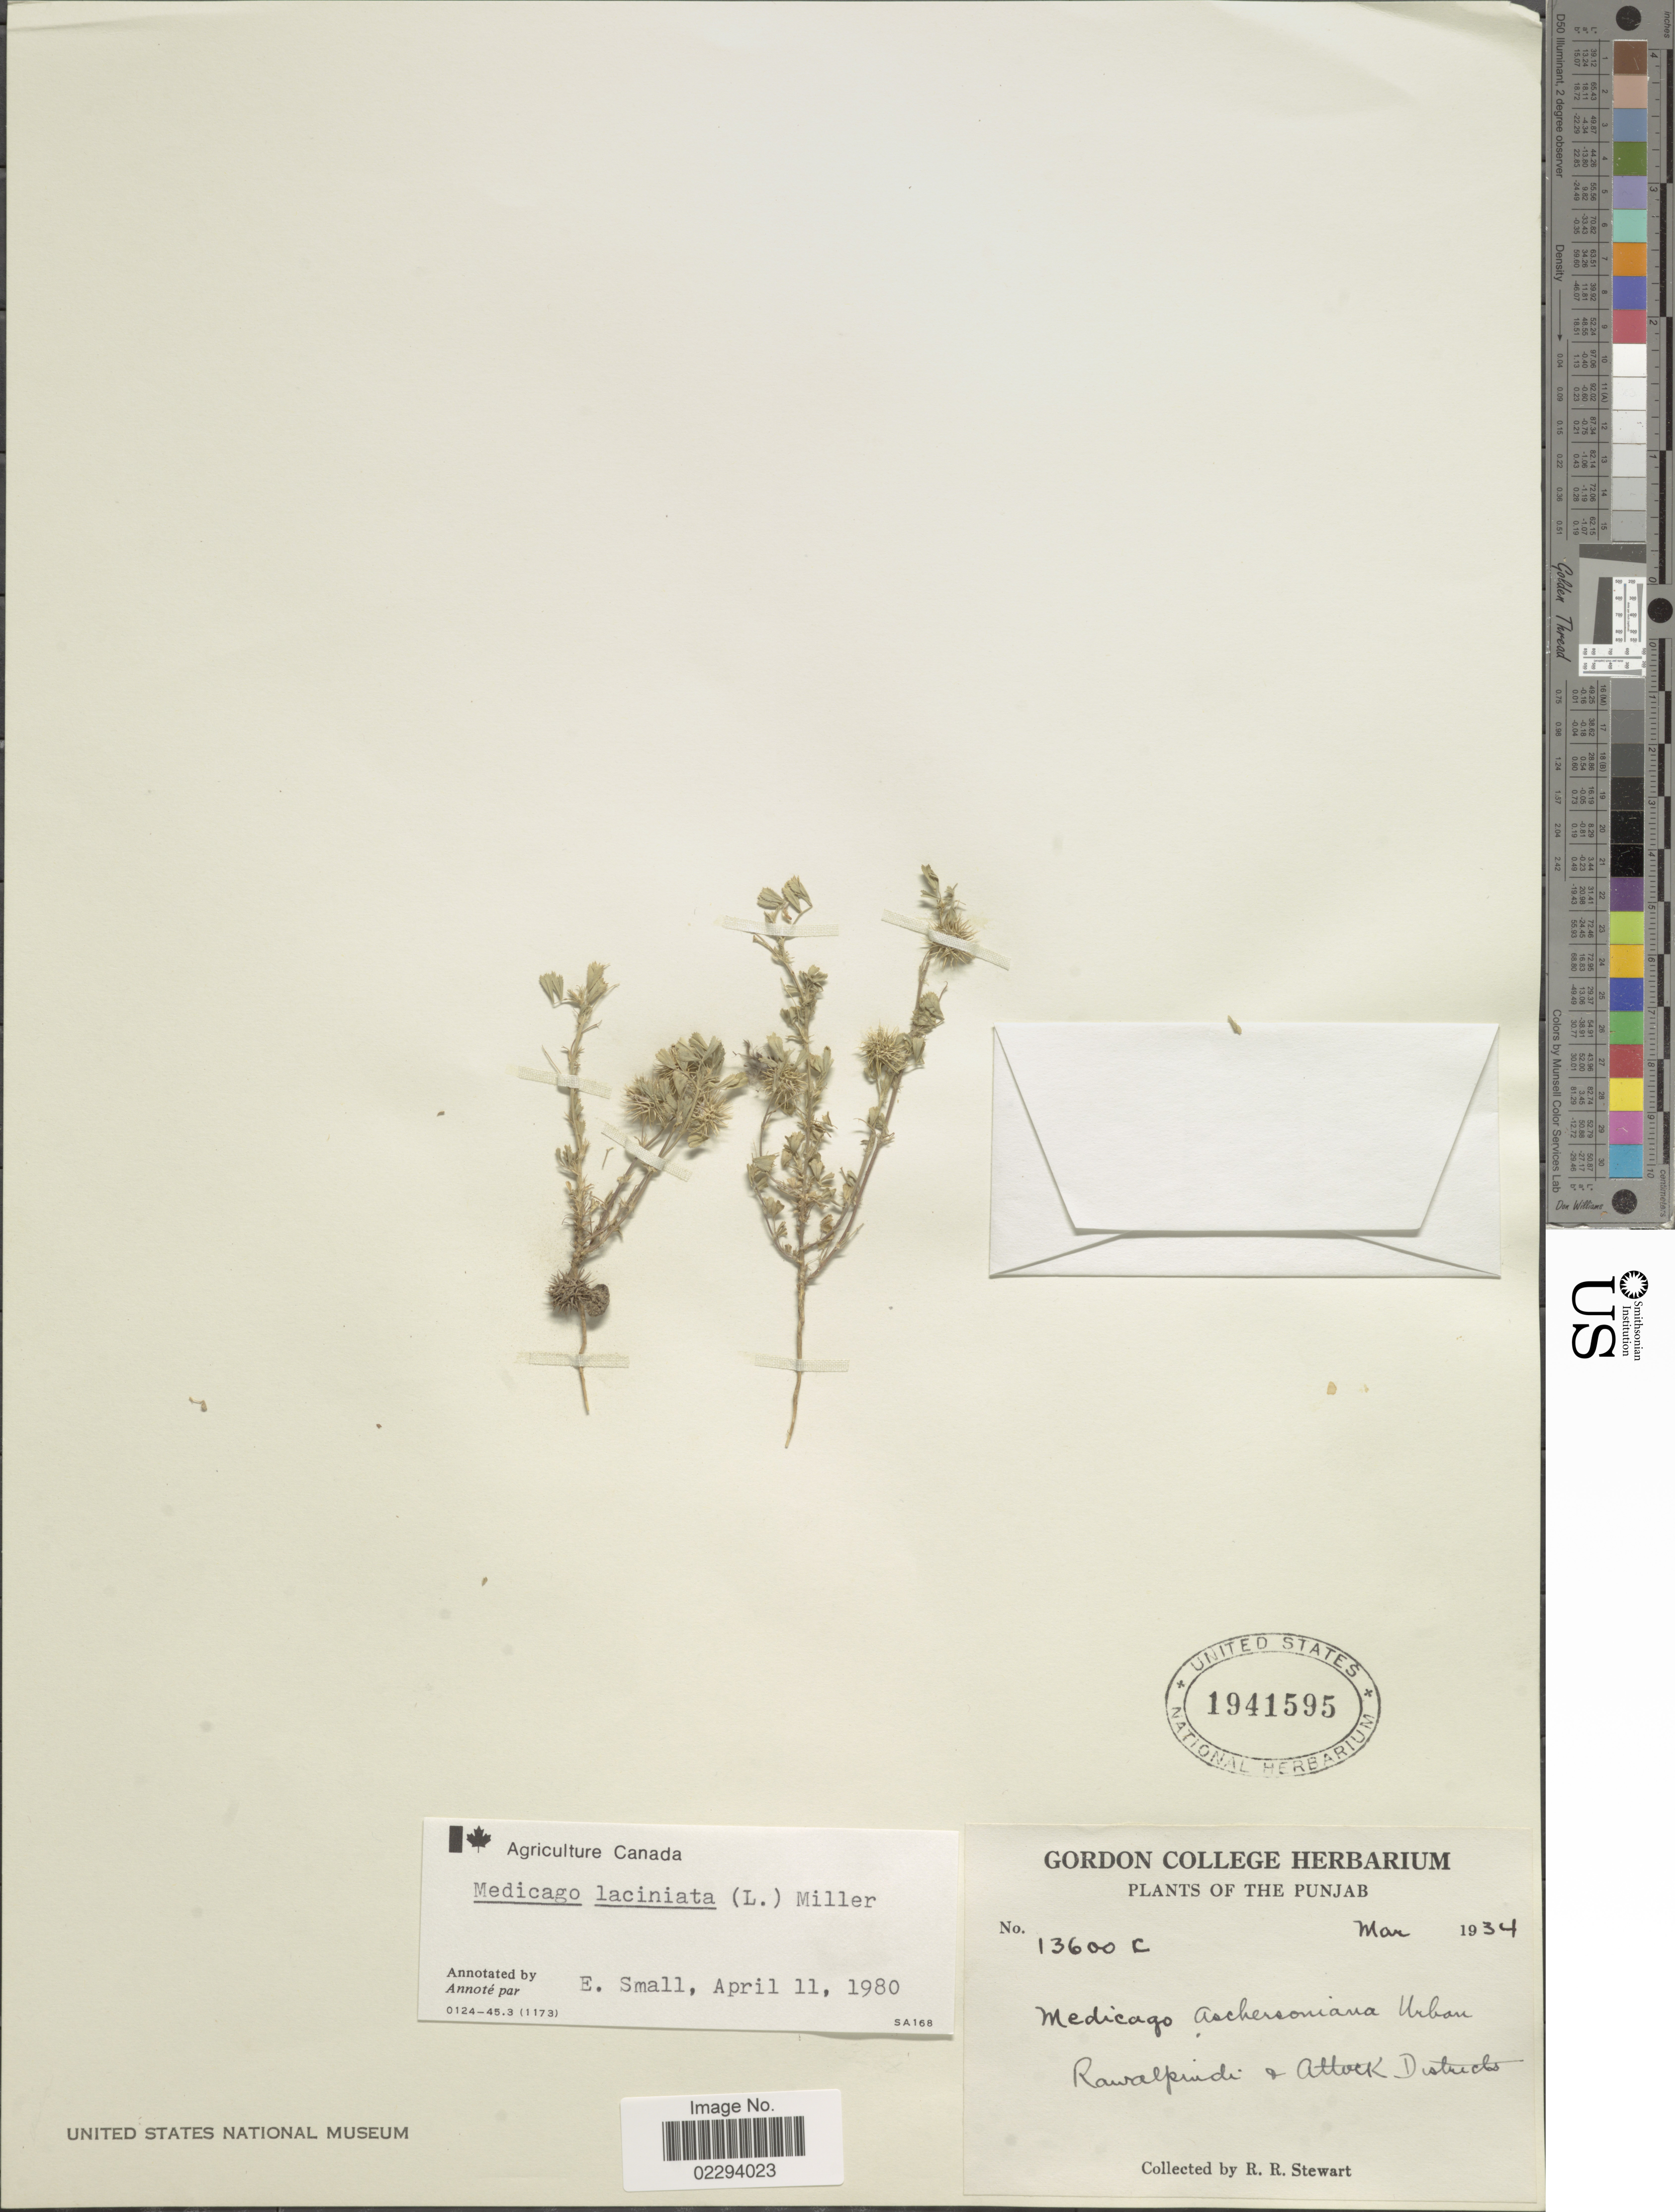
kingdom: Plantae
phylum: Tracheophyta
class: Magnoliopsida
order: Fabales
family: Fabaceae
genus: Medicago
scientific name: Medicago laciniata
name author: (L.) Mill.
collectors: R. R. Stewart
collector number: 13600C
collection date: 1934-03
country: Pakistan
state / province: Punjab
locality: Rawalpindi & Attock District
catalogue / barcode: US 1941595